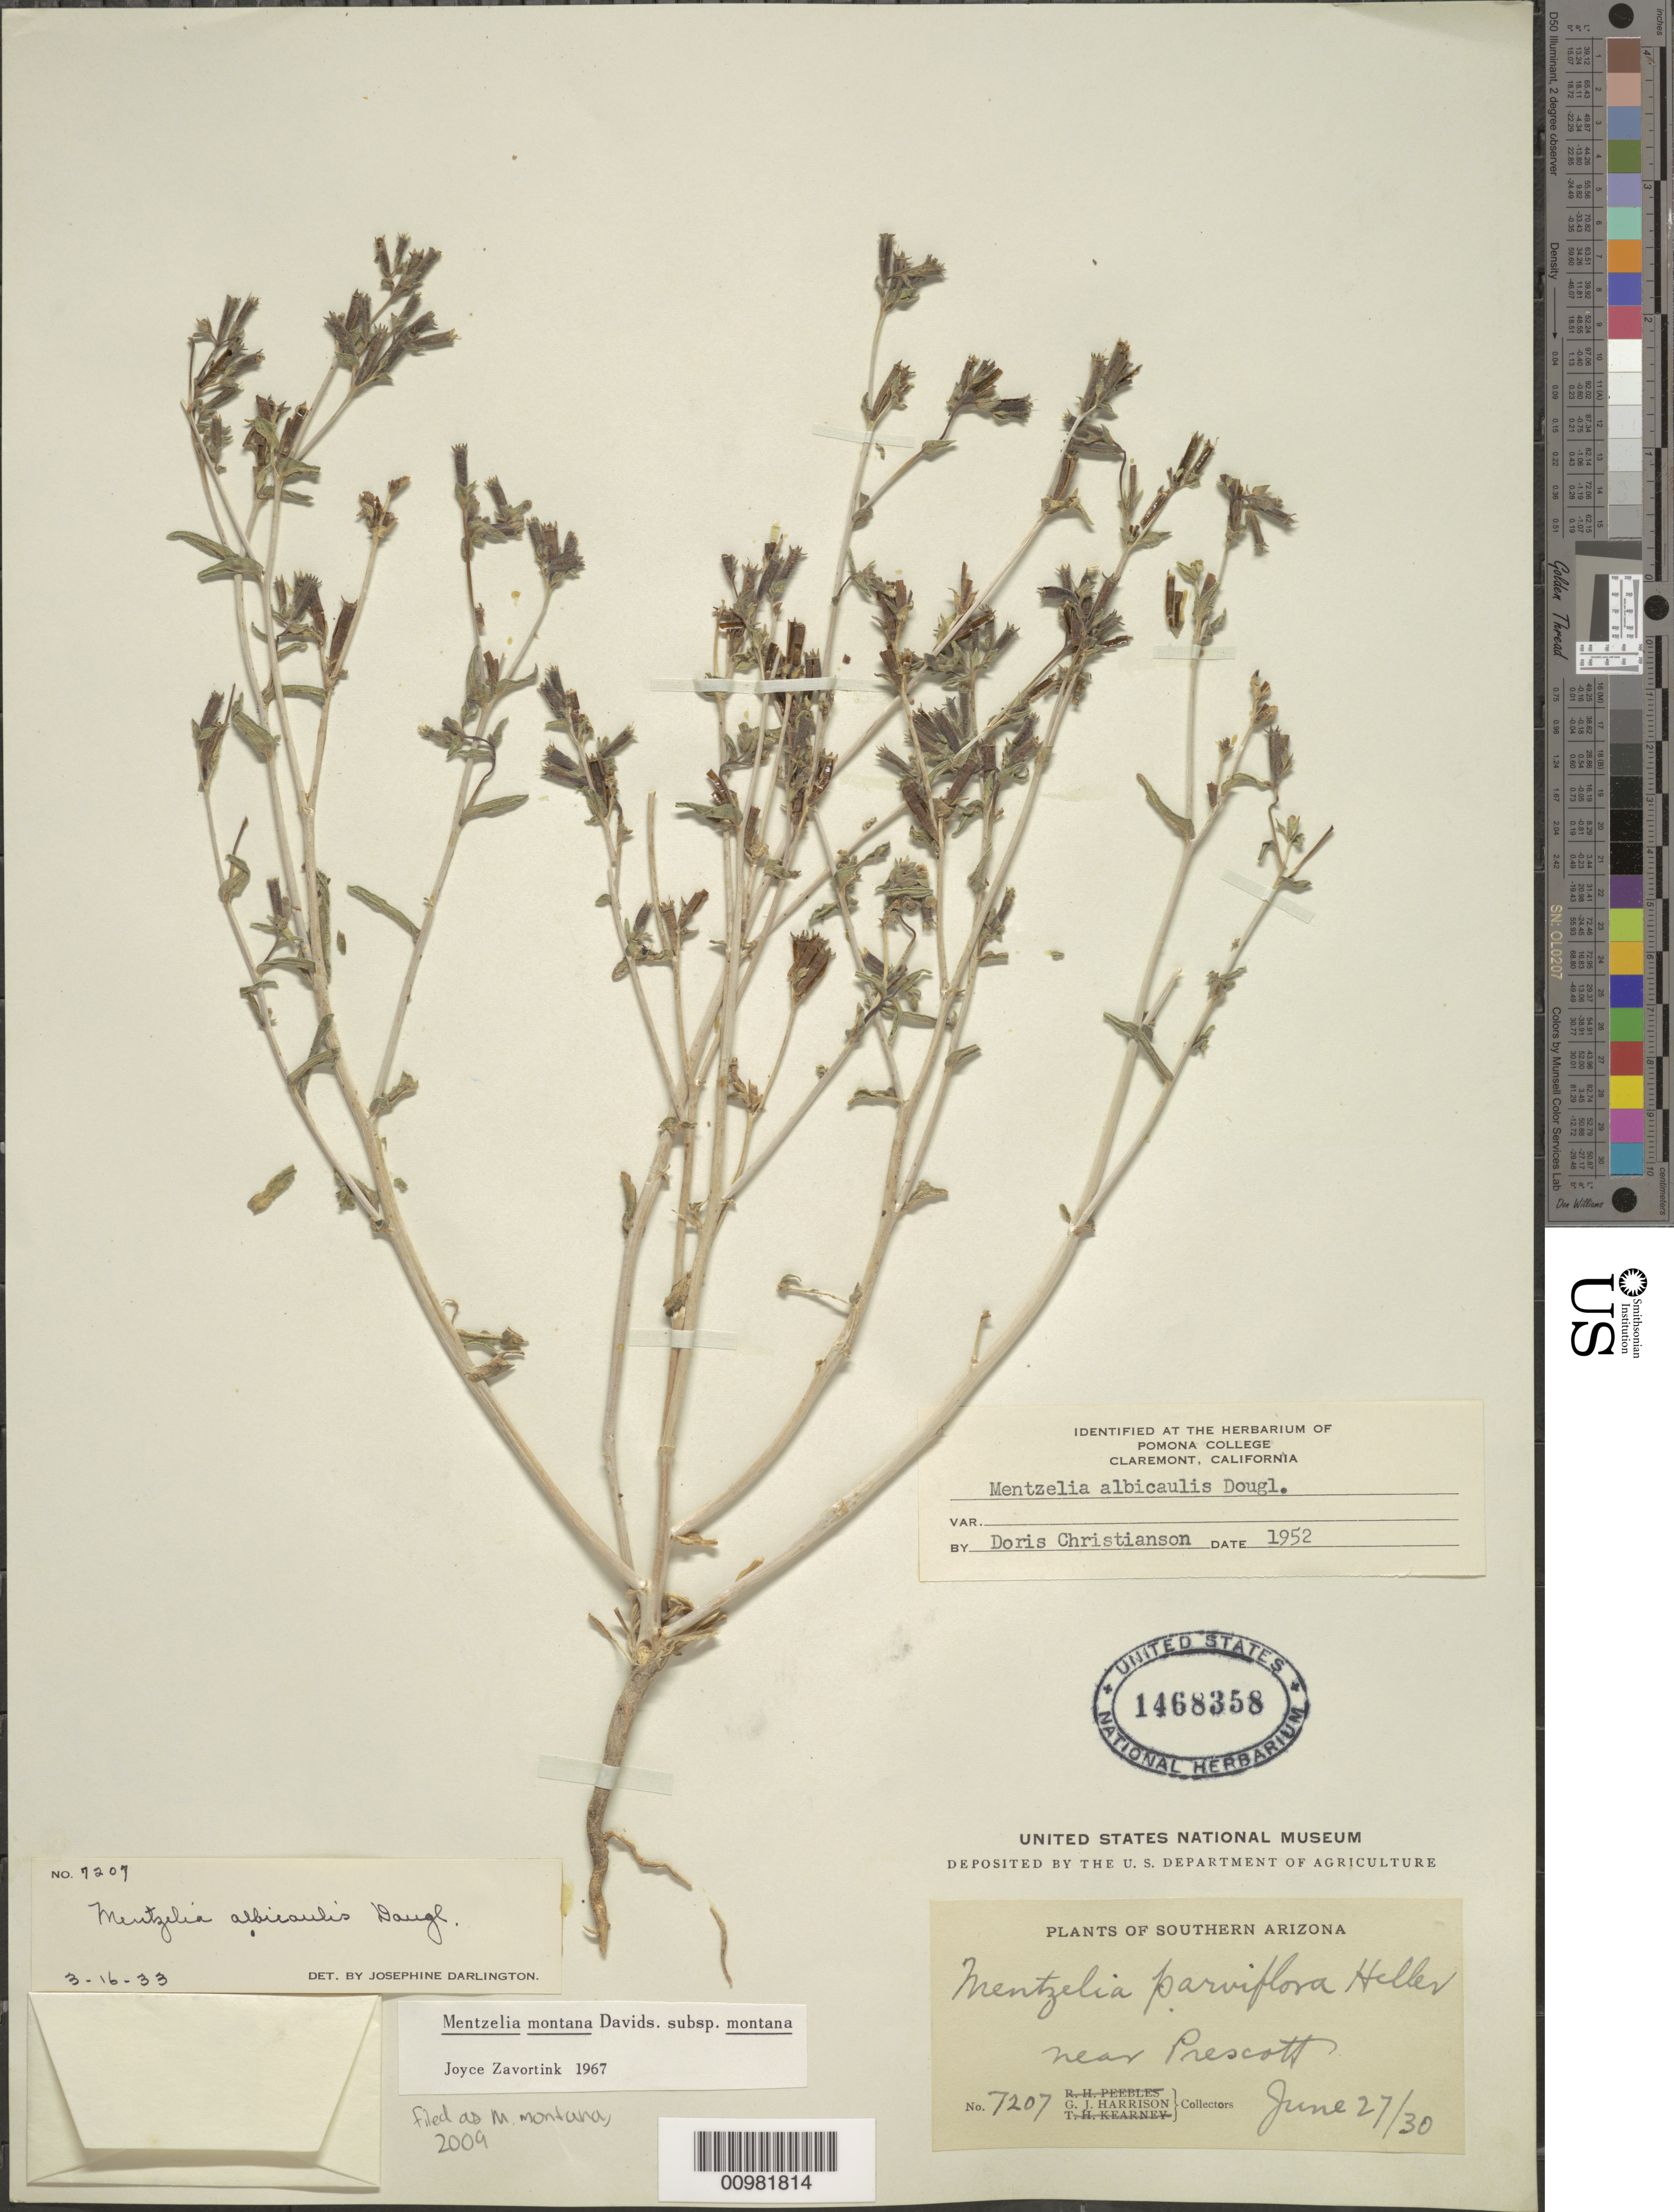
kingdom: Plantae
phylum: Tracheophyta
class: Magnoliopsida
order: Cornales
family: Loasaceae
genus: Mentzelia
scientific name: Mentzelia montana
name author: (Davidson) Davidson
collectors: G. J. Harrison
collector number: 7207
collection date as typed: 27 Jun 1930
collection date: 1930-06-27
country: United States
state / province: Arizona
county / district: Yavapai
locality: near Prescott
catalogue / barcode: US 1468358